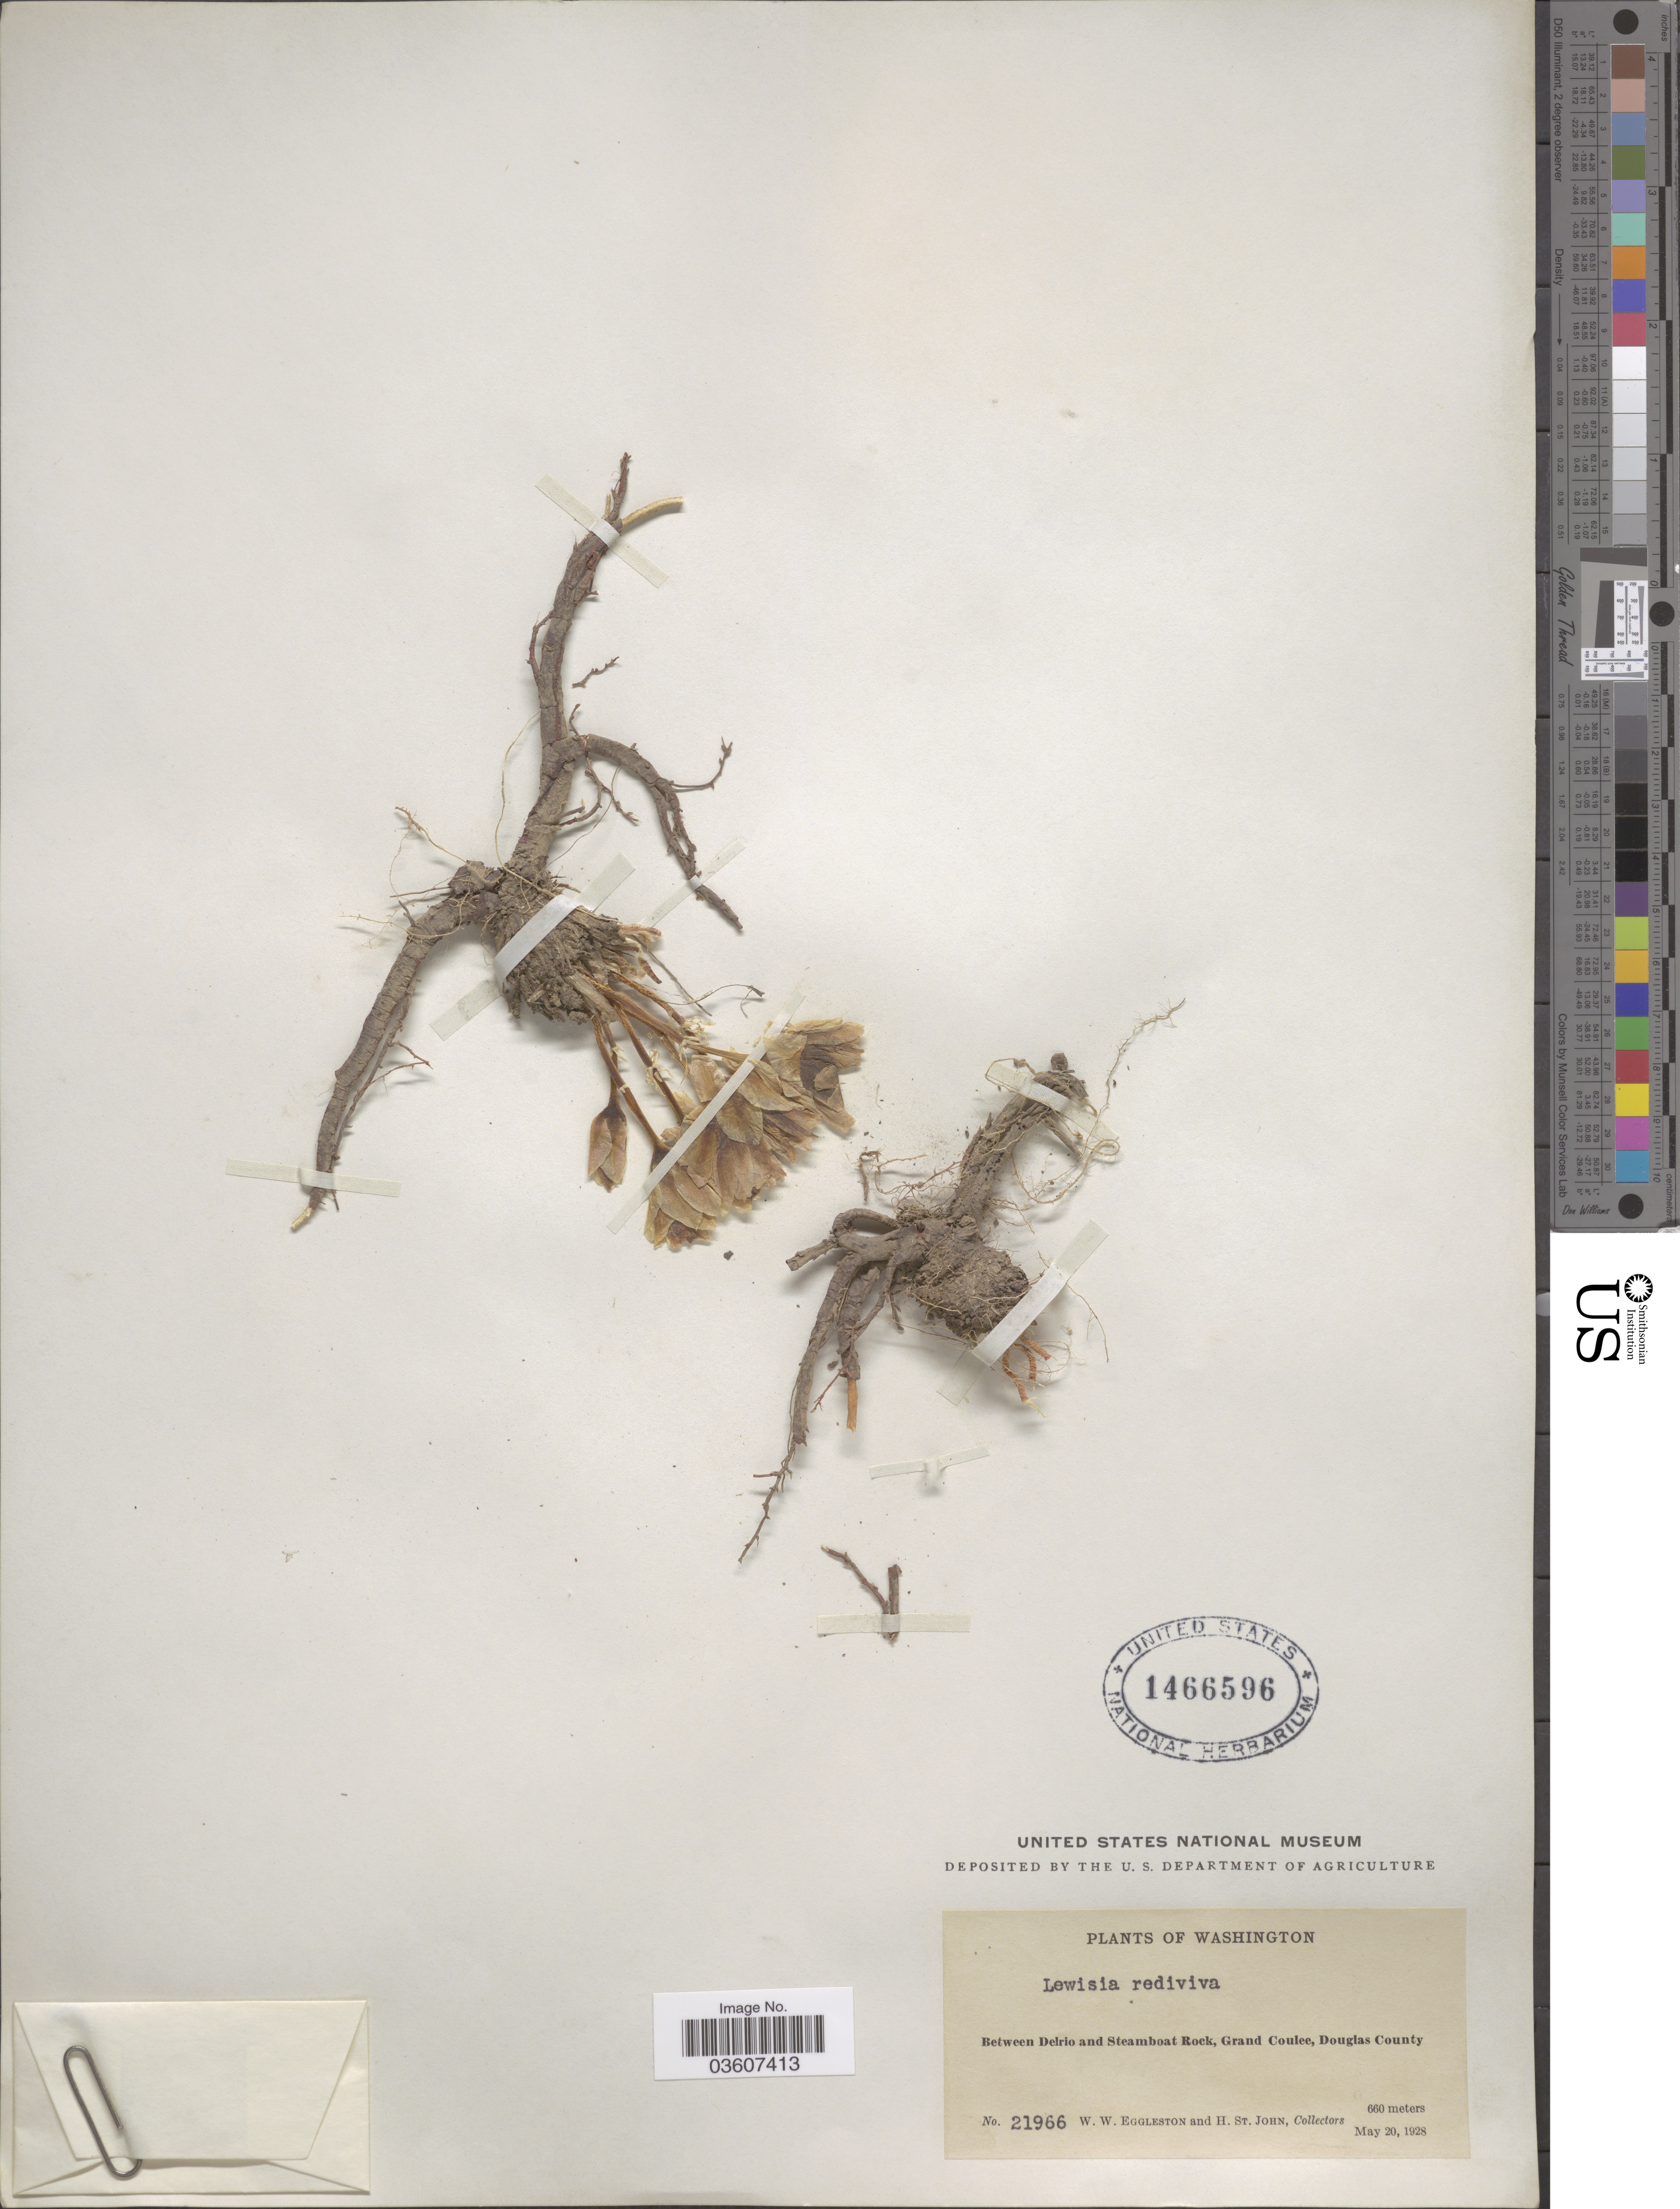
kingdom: Plantae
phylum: Tracheophyta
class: Magnoliopsida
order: Caryophyllales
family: Montiaceae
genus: Lewisia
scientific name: Lewisia rediviva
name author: Pursh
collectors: W. W. Eggleston & H. St. John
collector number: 21966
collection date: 1928-05-20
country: United States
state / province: Washington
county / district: Douglas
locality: Between Delrio and Steamboat Rock, Grand Coulee, Douglas County.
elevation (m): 660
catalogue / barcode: US 1466596